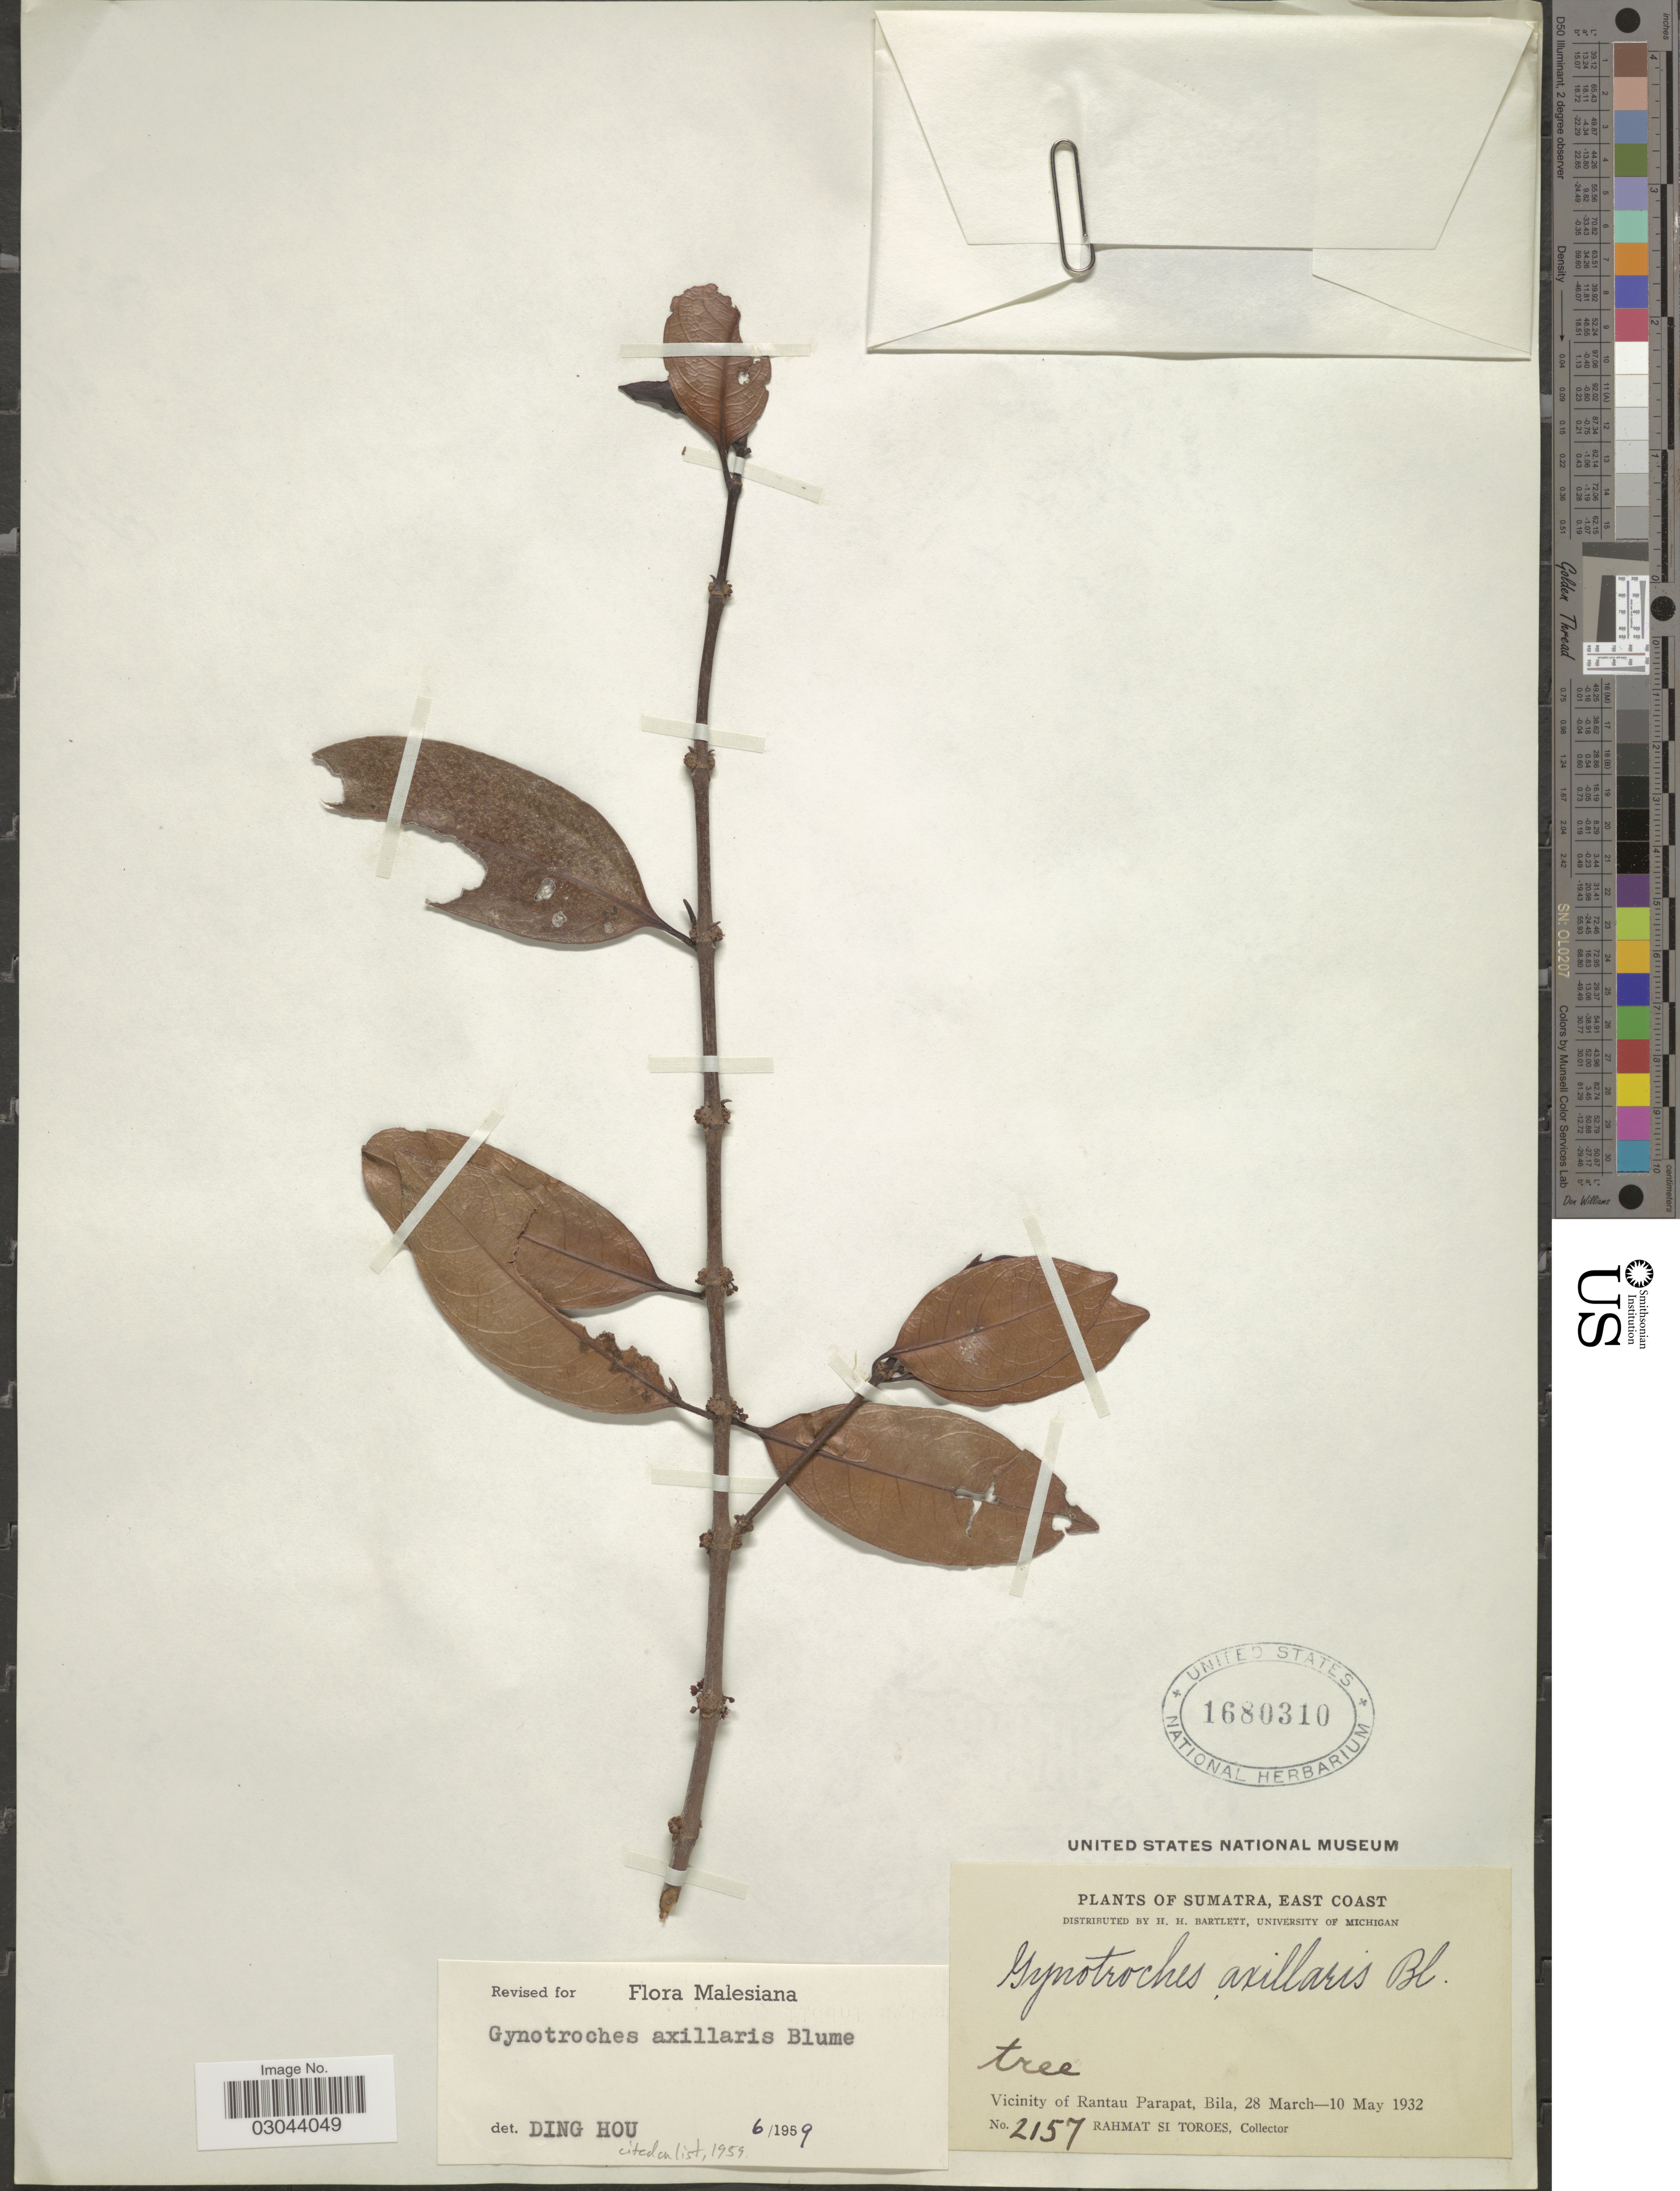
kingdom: Plantae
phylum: Tracheophyta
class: Magnoliopsida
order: Malpighiales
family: Rhizophoraceae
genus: Gynotroches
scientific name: Gynotroches axillaris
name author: Blume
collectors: Rahmat Si Boeea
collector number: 2157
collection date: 1932-03-28/1932-05-10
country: Indonesia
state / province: Sumatra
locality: East Coast. Vicinity of Rantau Parapat, Bila.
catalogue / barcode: US 1680310